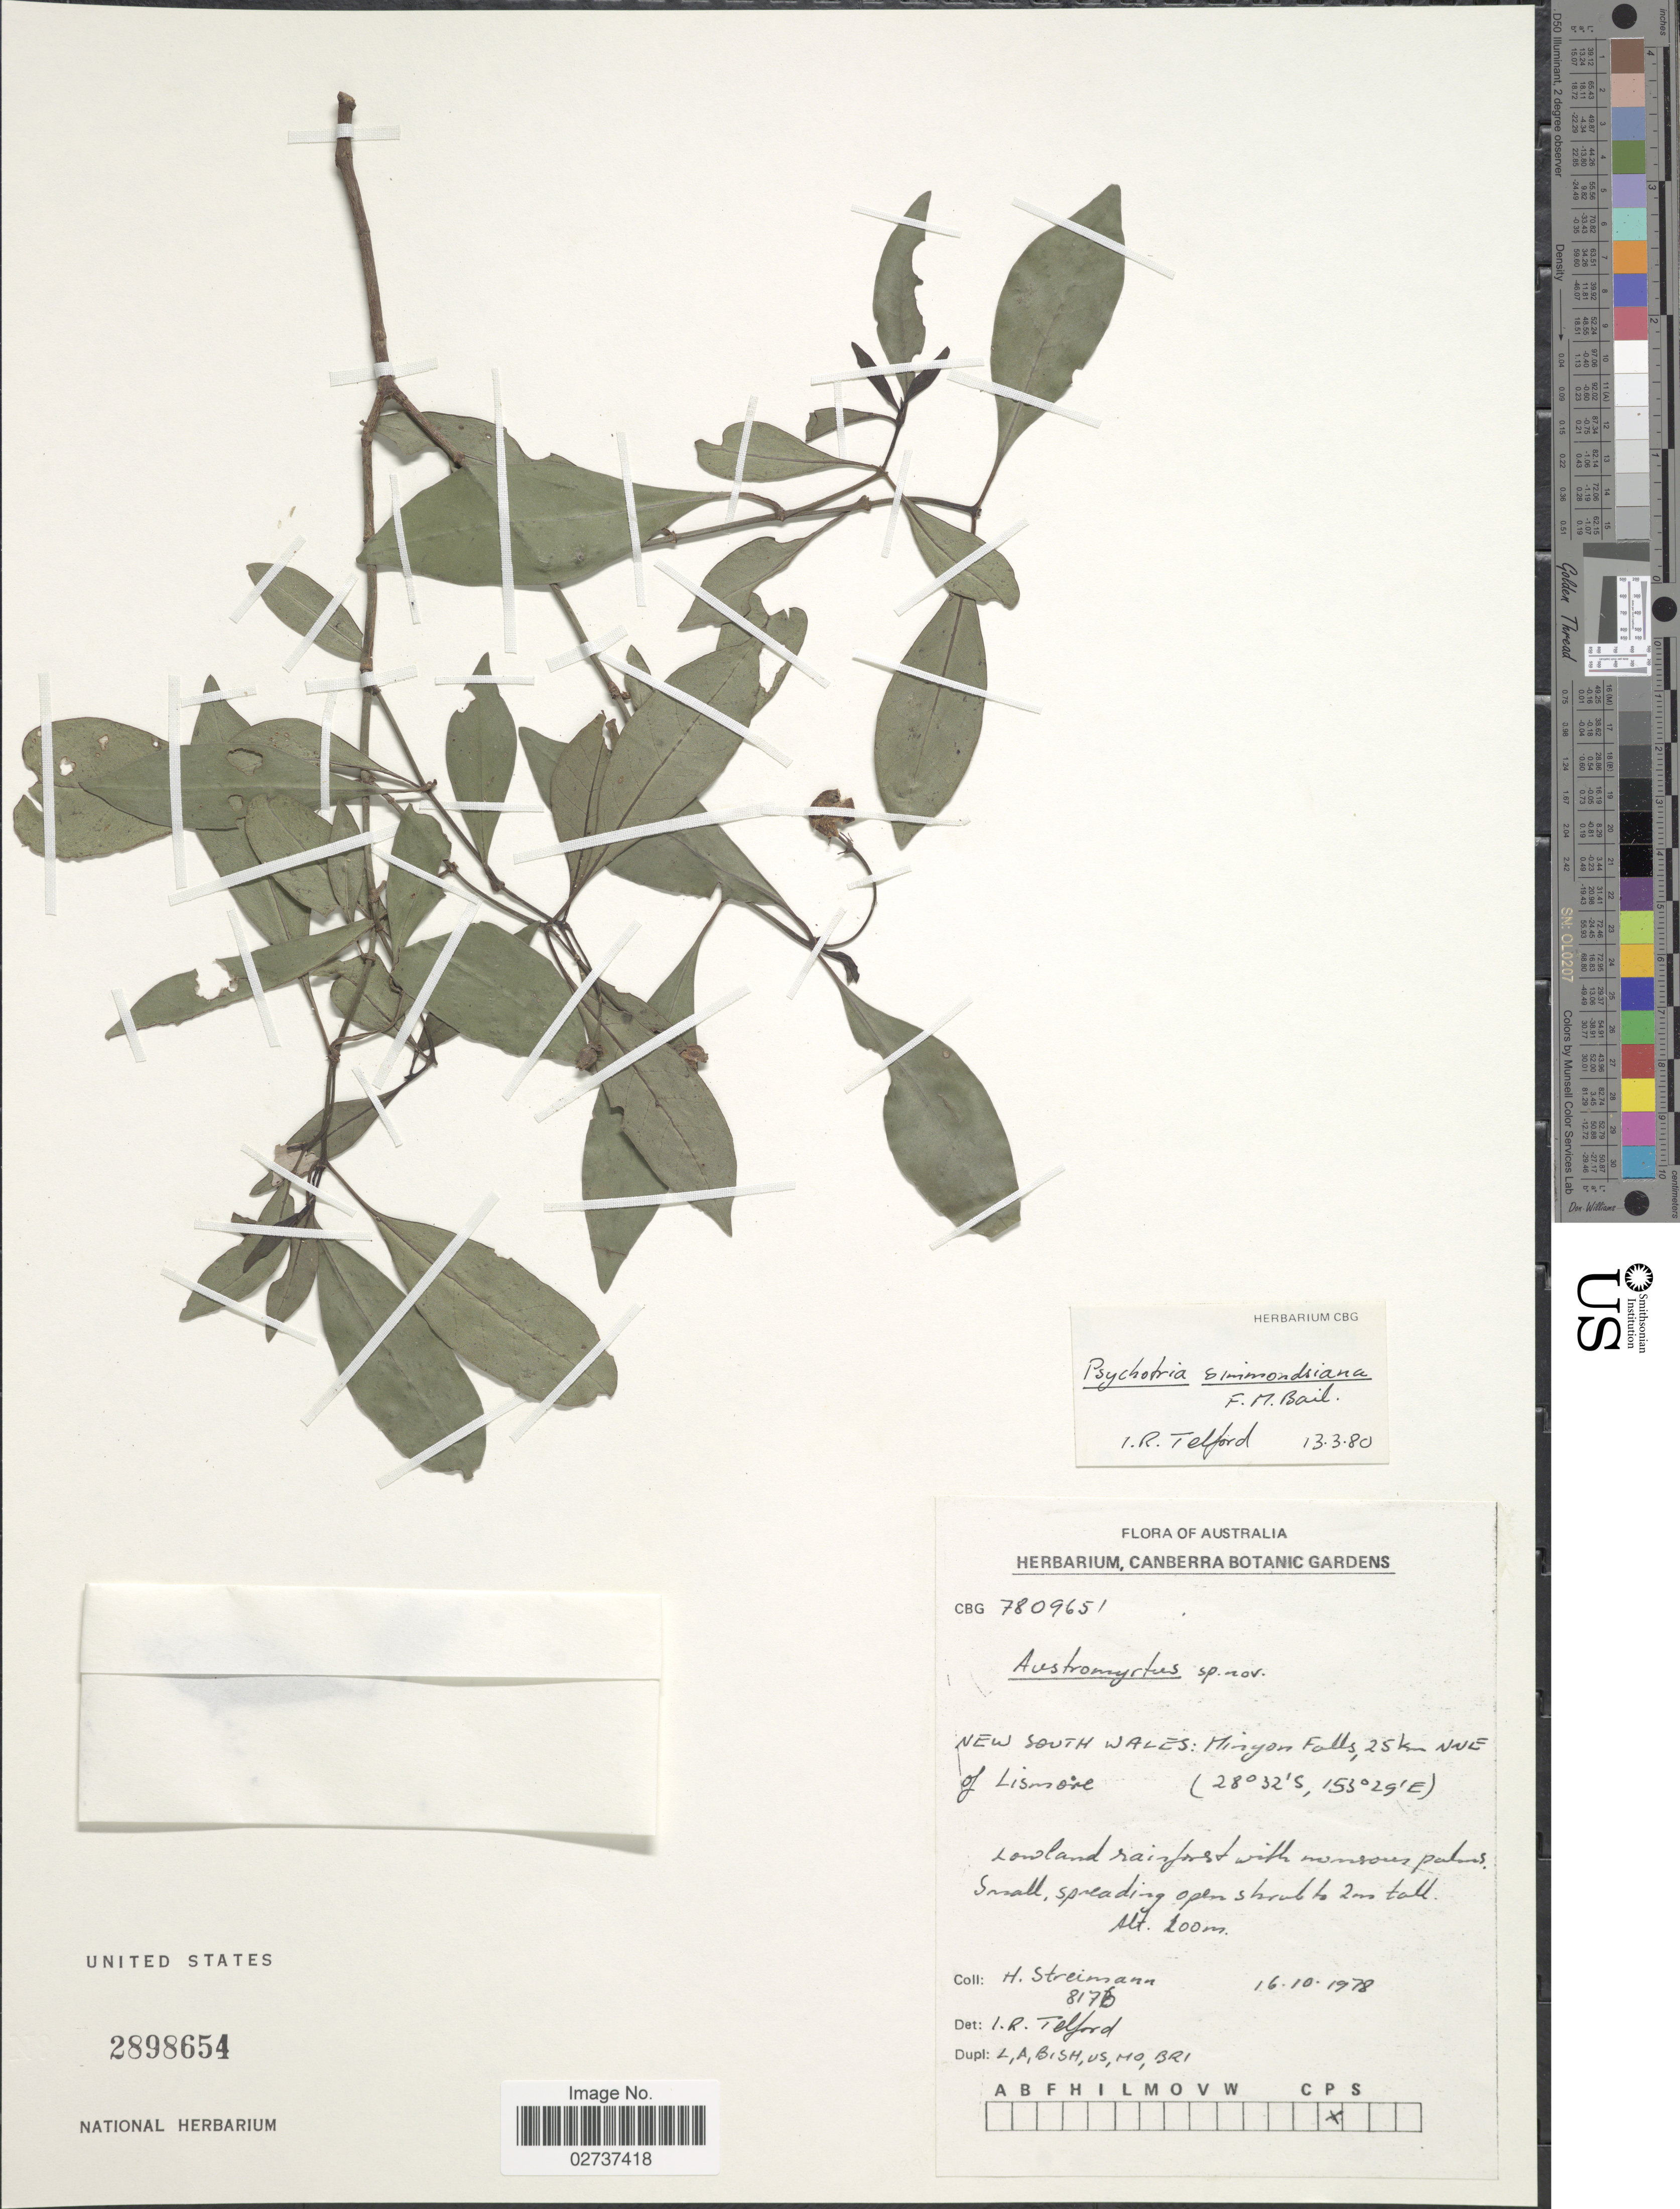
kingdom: Plantae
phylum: Tracheophyta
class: Magnoliopsida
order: Gentianales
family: Rubiaceae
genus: Psychotria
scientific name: Psychotria simmondsiana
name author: F.M. Bailey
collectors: H. Streimann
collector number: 8176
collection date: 1978-10-16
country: Australia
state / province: New South Wales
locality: Minyon Falls, 25 km NNE of Lismore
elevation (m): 100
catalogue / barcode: US 2898654